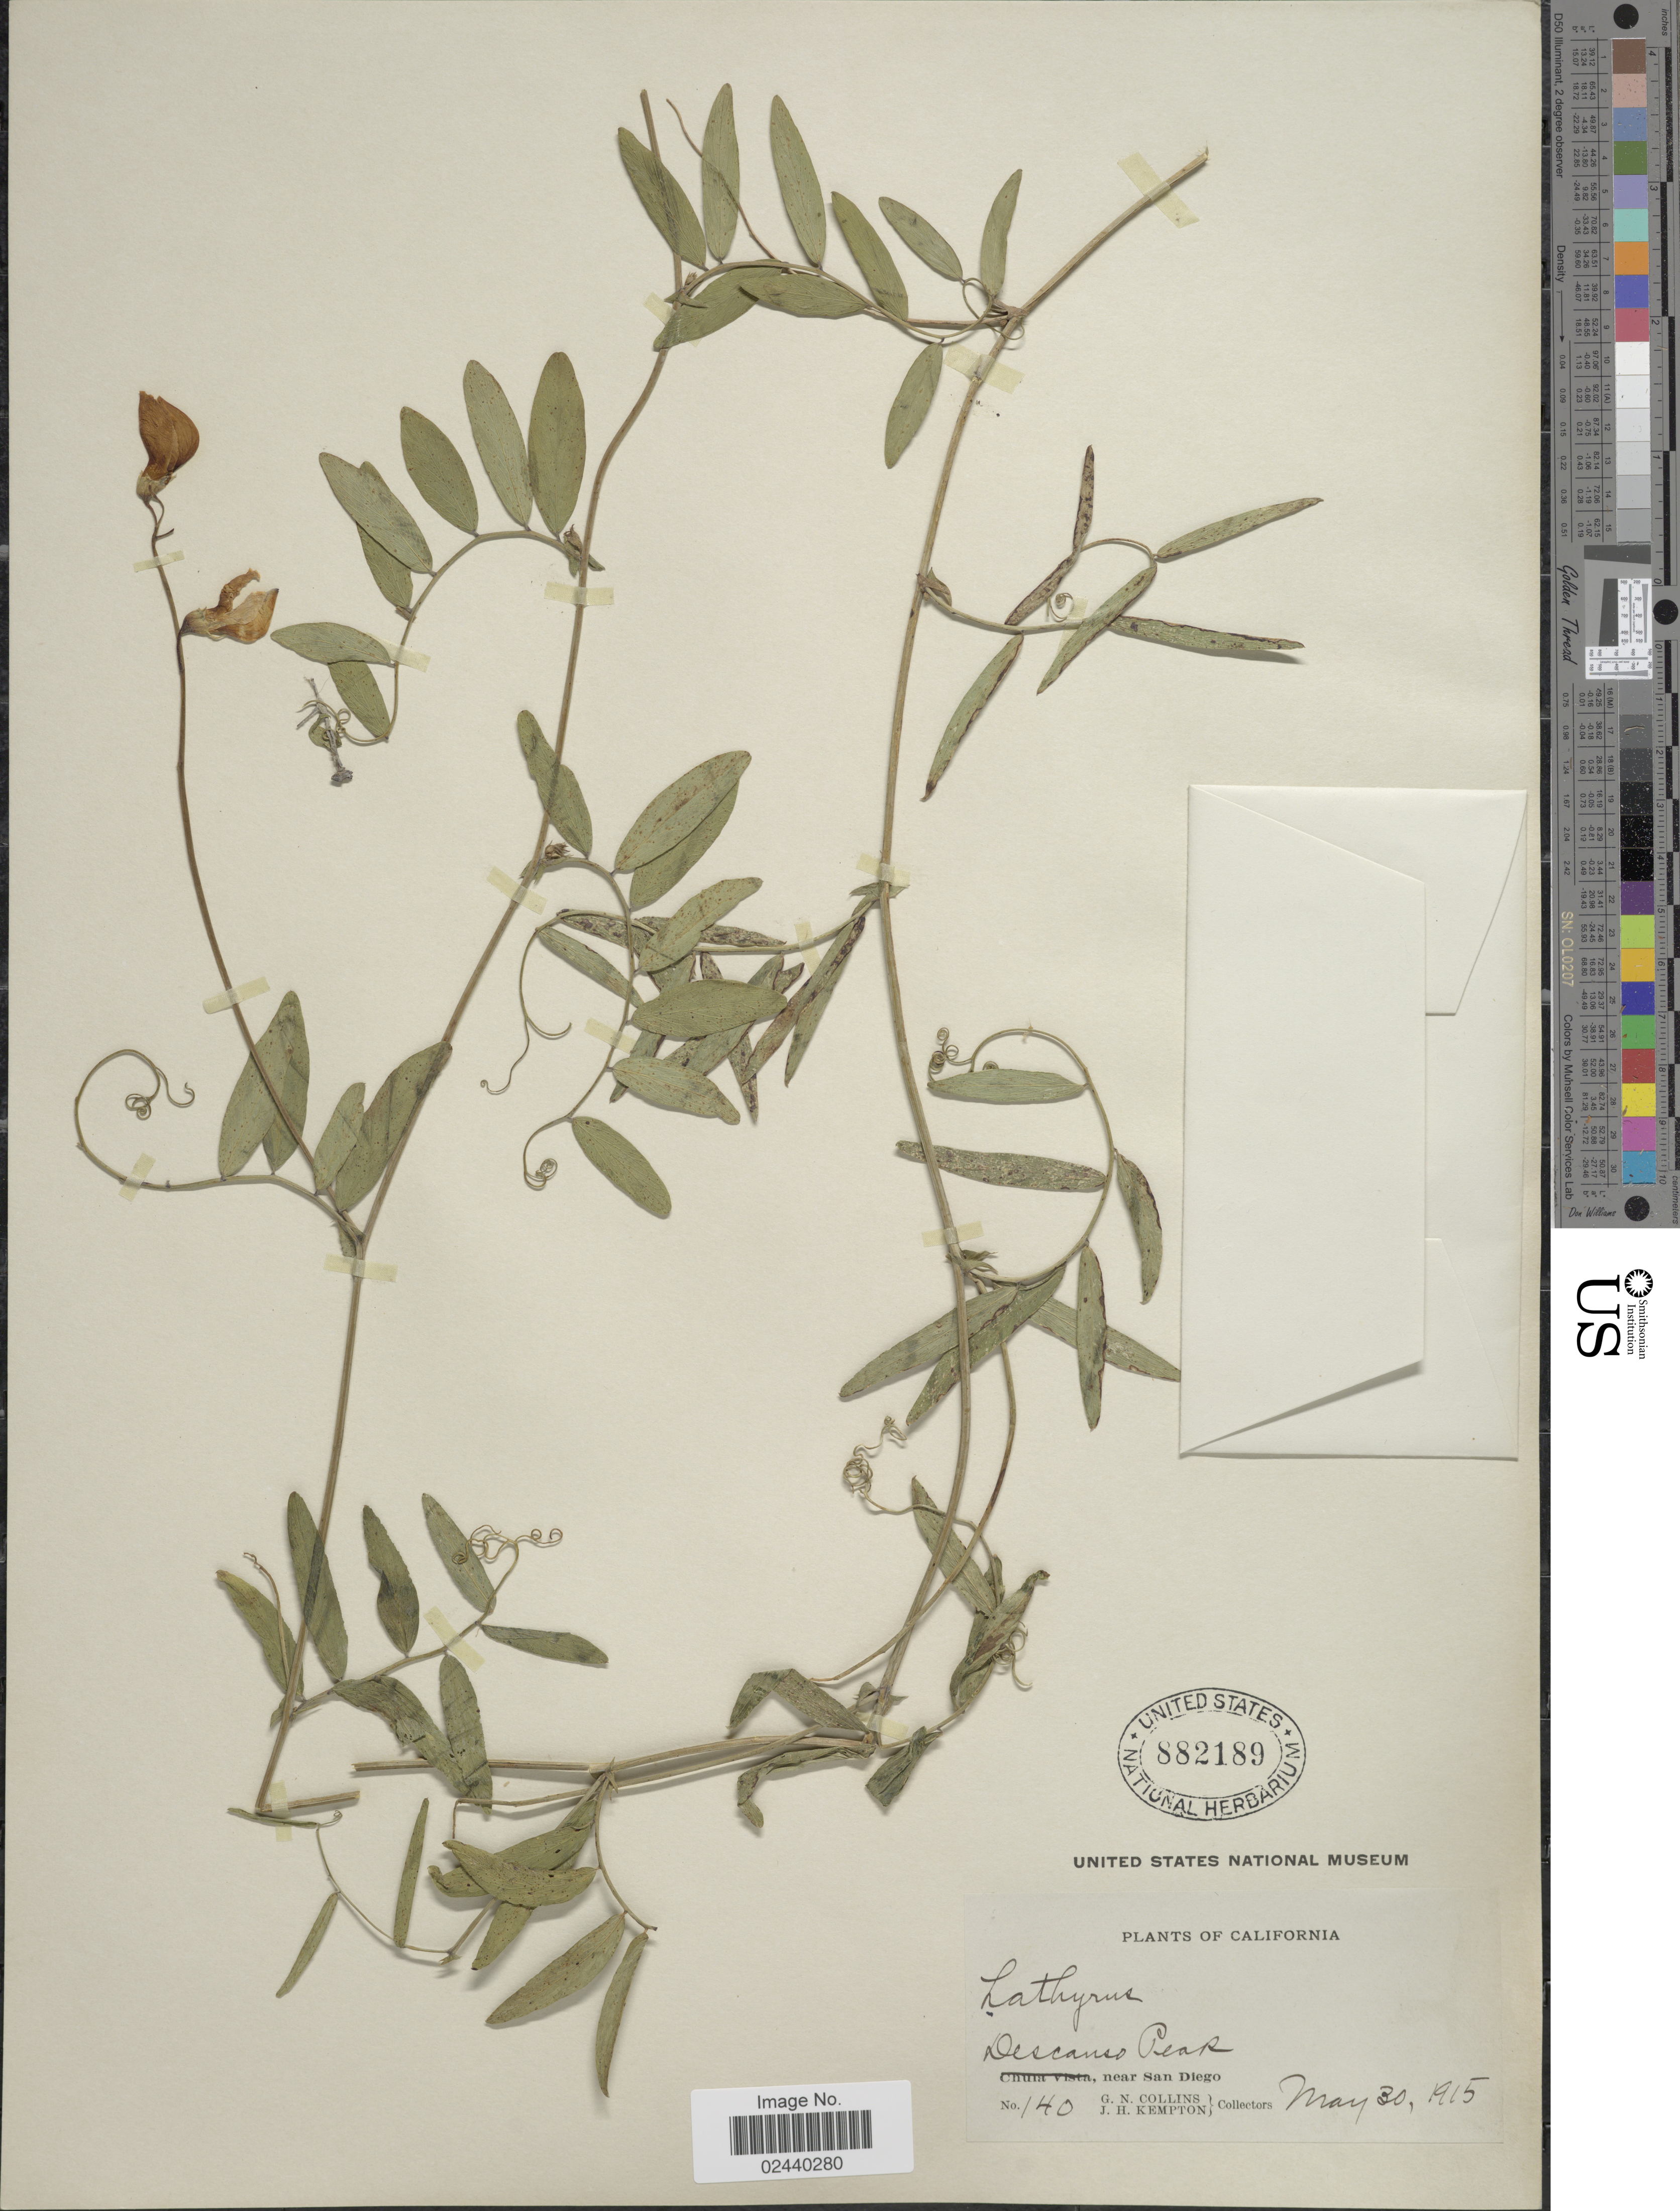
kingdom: Plantae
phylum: Tracheophyta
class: Magnoliopsida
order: Fabales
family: Fabaceae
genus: Lathyrus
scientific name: Lathyrus alefeldii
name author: T.G. White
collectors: G. Collins & J. H. Kempton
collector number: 140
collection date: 1915-05-30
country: United States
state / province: California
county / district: San Diego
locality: Descanso Peak, near San Diego.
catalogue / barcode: US 882189